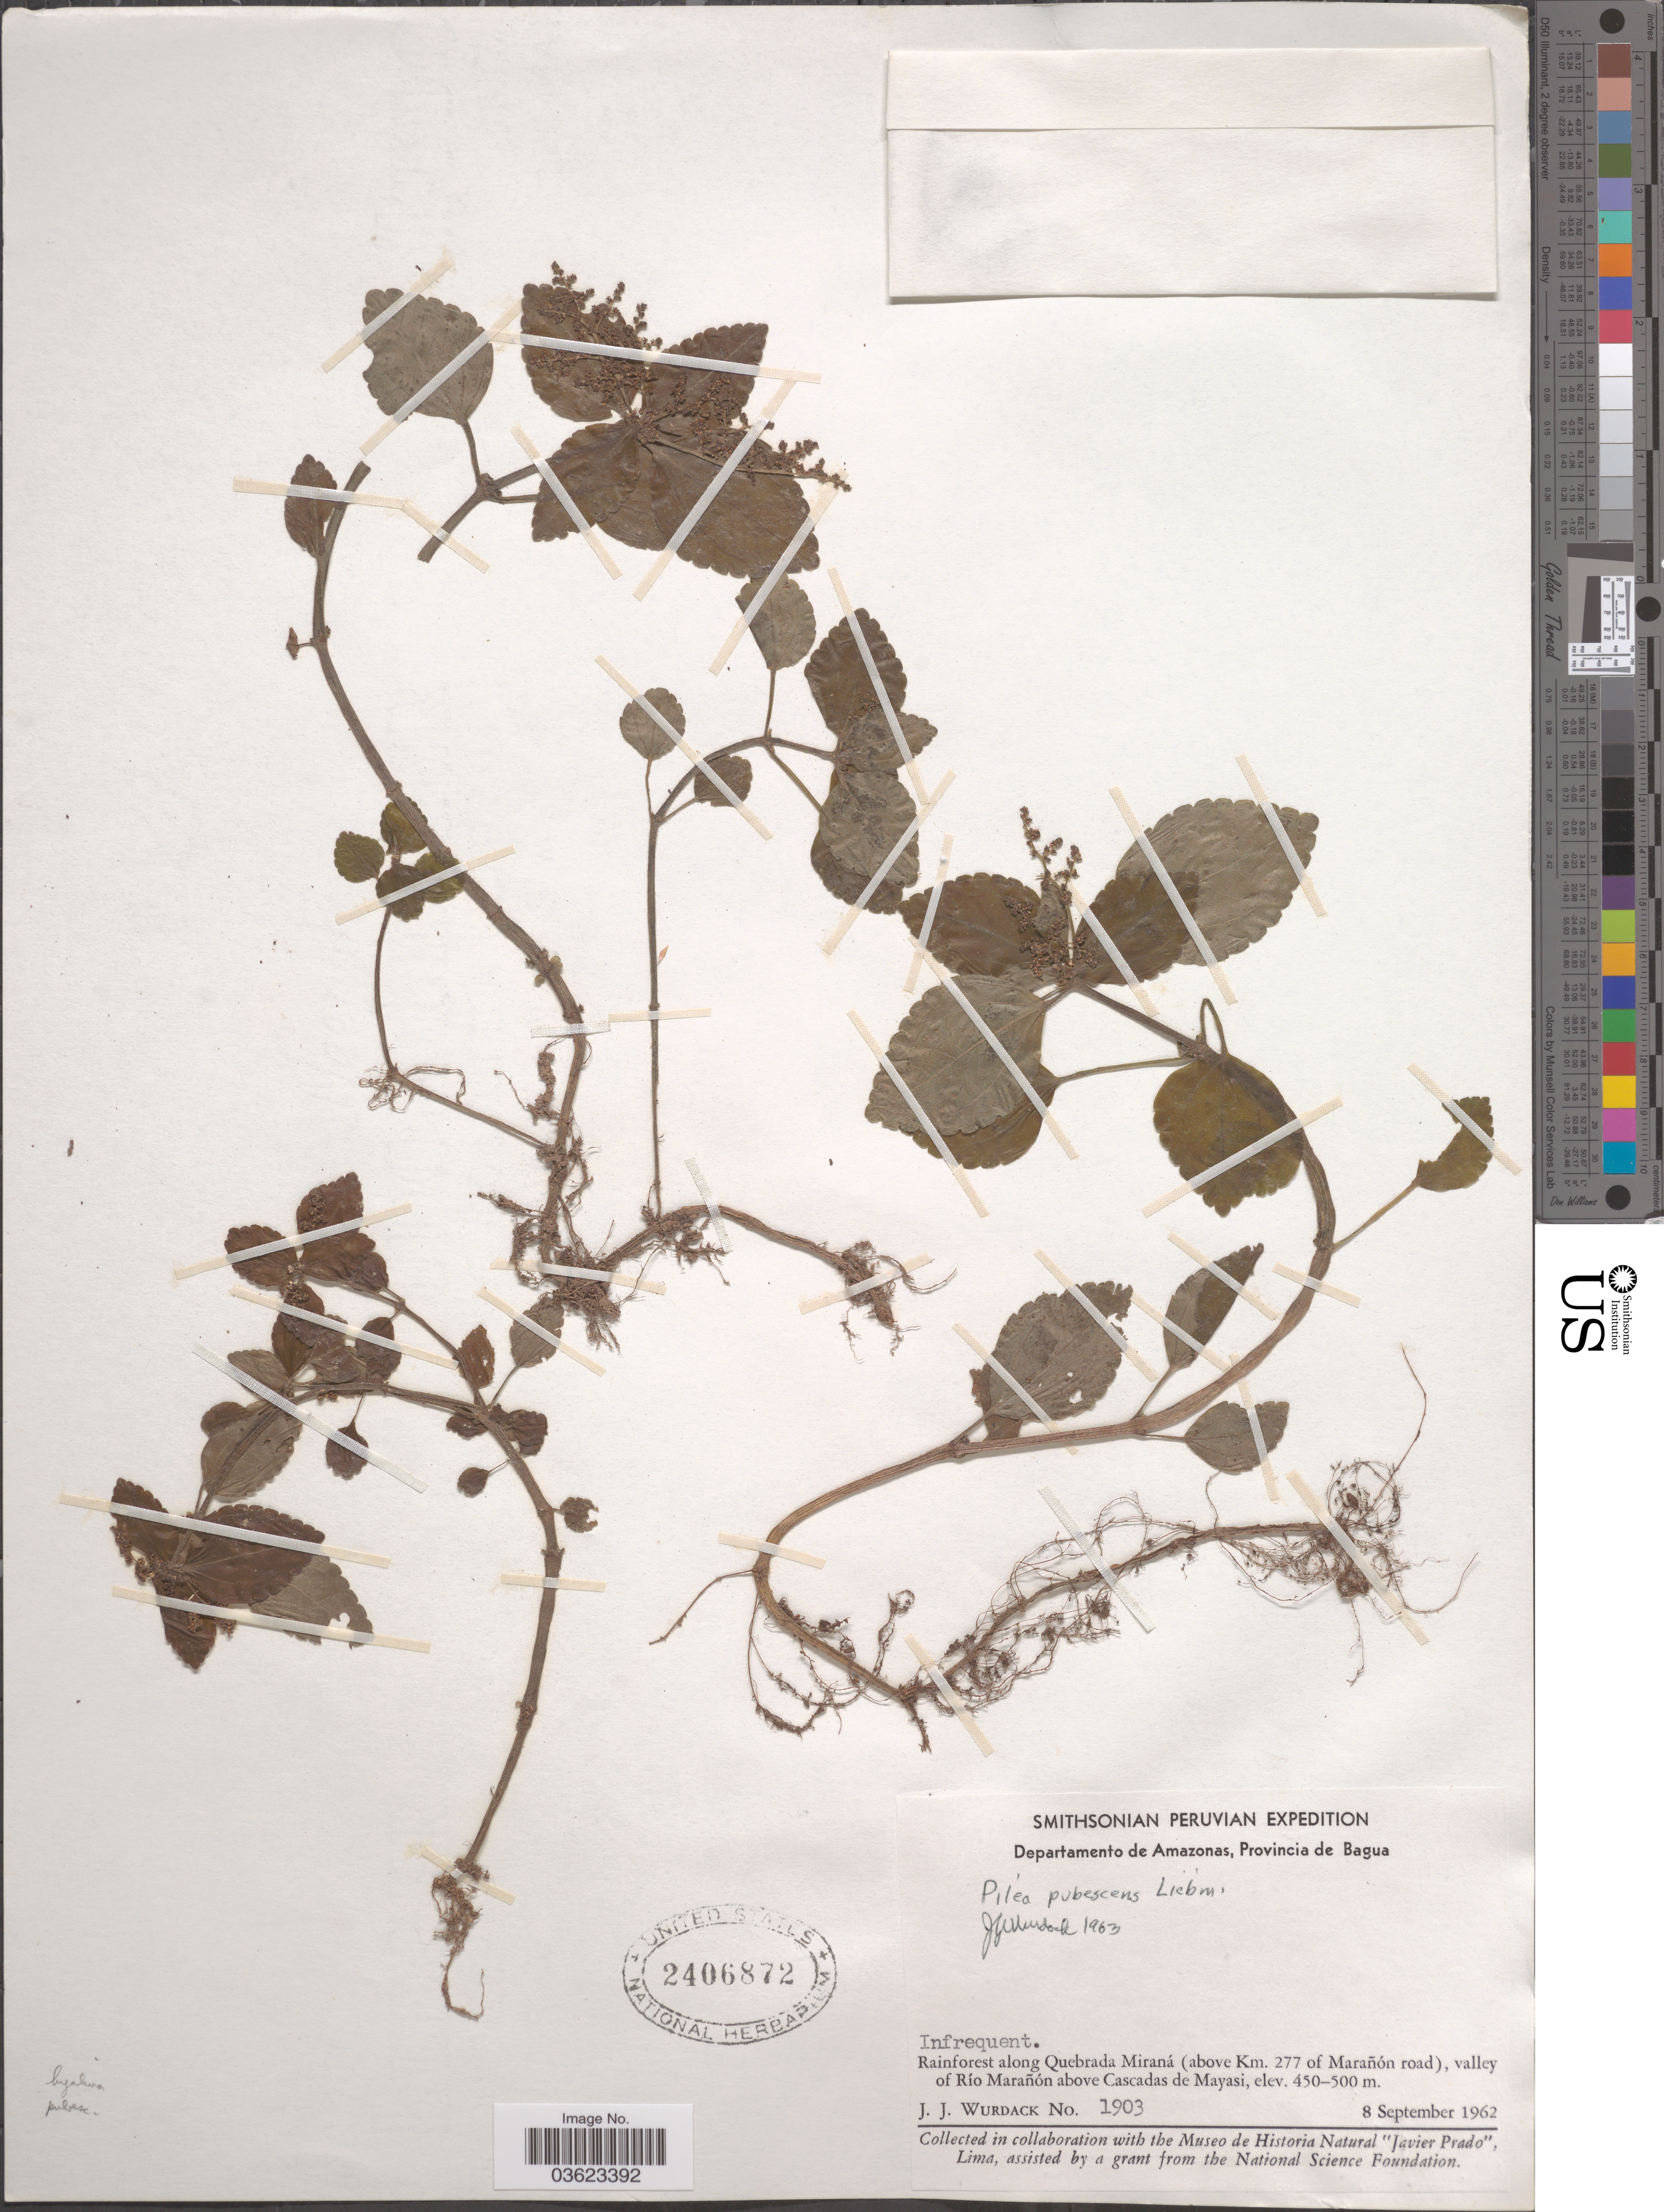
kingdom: Plantae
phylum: Tracheophyta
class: Magnoliopsida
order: Rosales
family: Urticaceae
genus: Pilea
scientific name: Pilea pubescens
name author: Liebm.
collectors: J. J. Wurdack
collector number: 1903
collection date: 1962-09-08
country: Peru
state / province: Amazonas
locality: Departamento de Amazonas, Provincia de Bagua. Rainforest along Quebrada Miraná (above Km. 277 of Marañón road), valley of Río Marañón above Cascades de Mayasi.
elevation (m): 450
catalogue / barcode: US 2406872